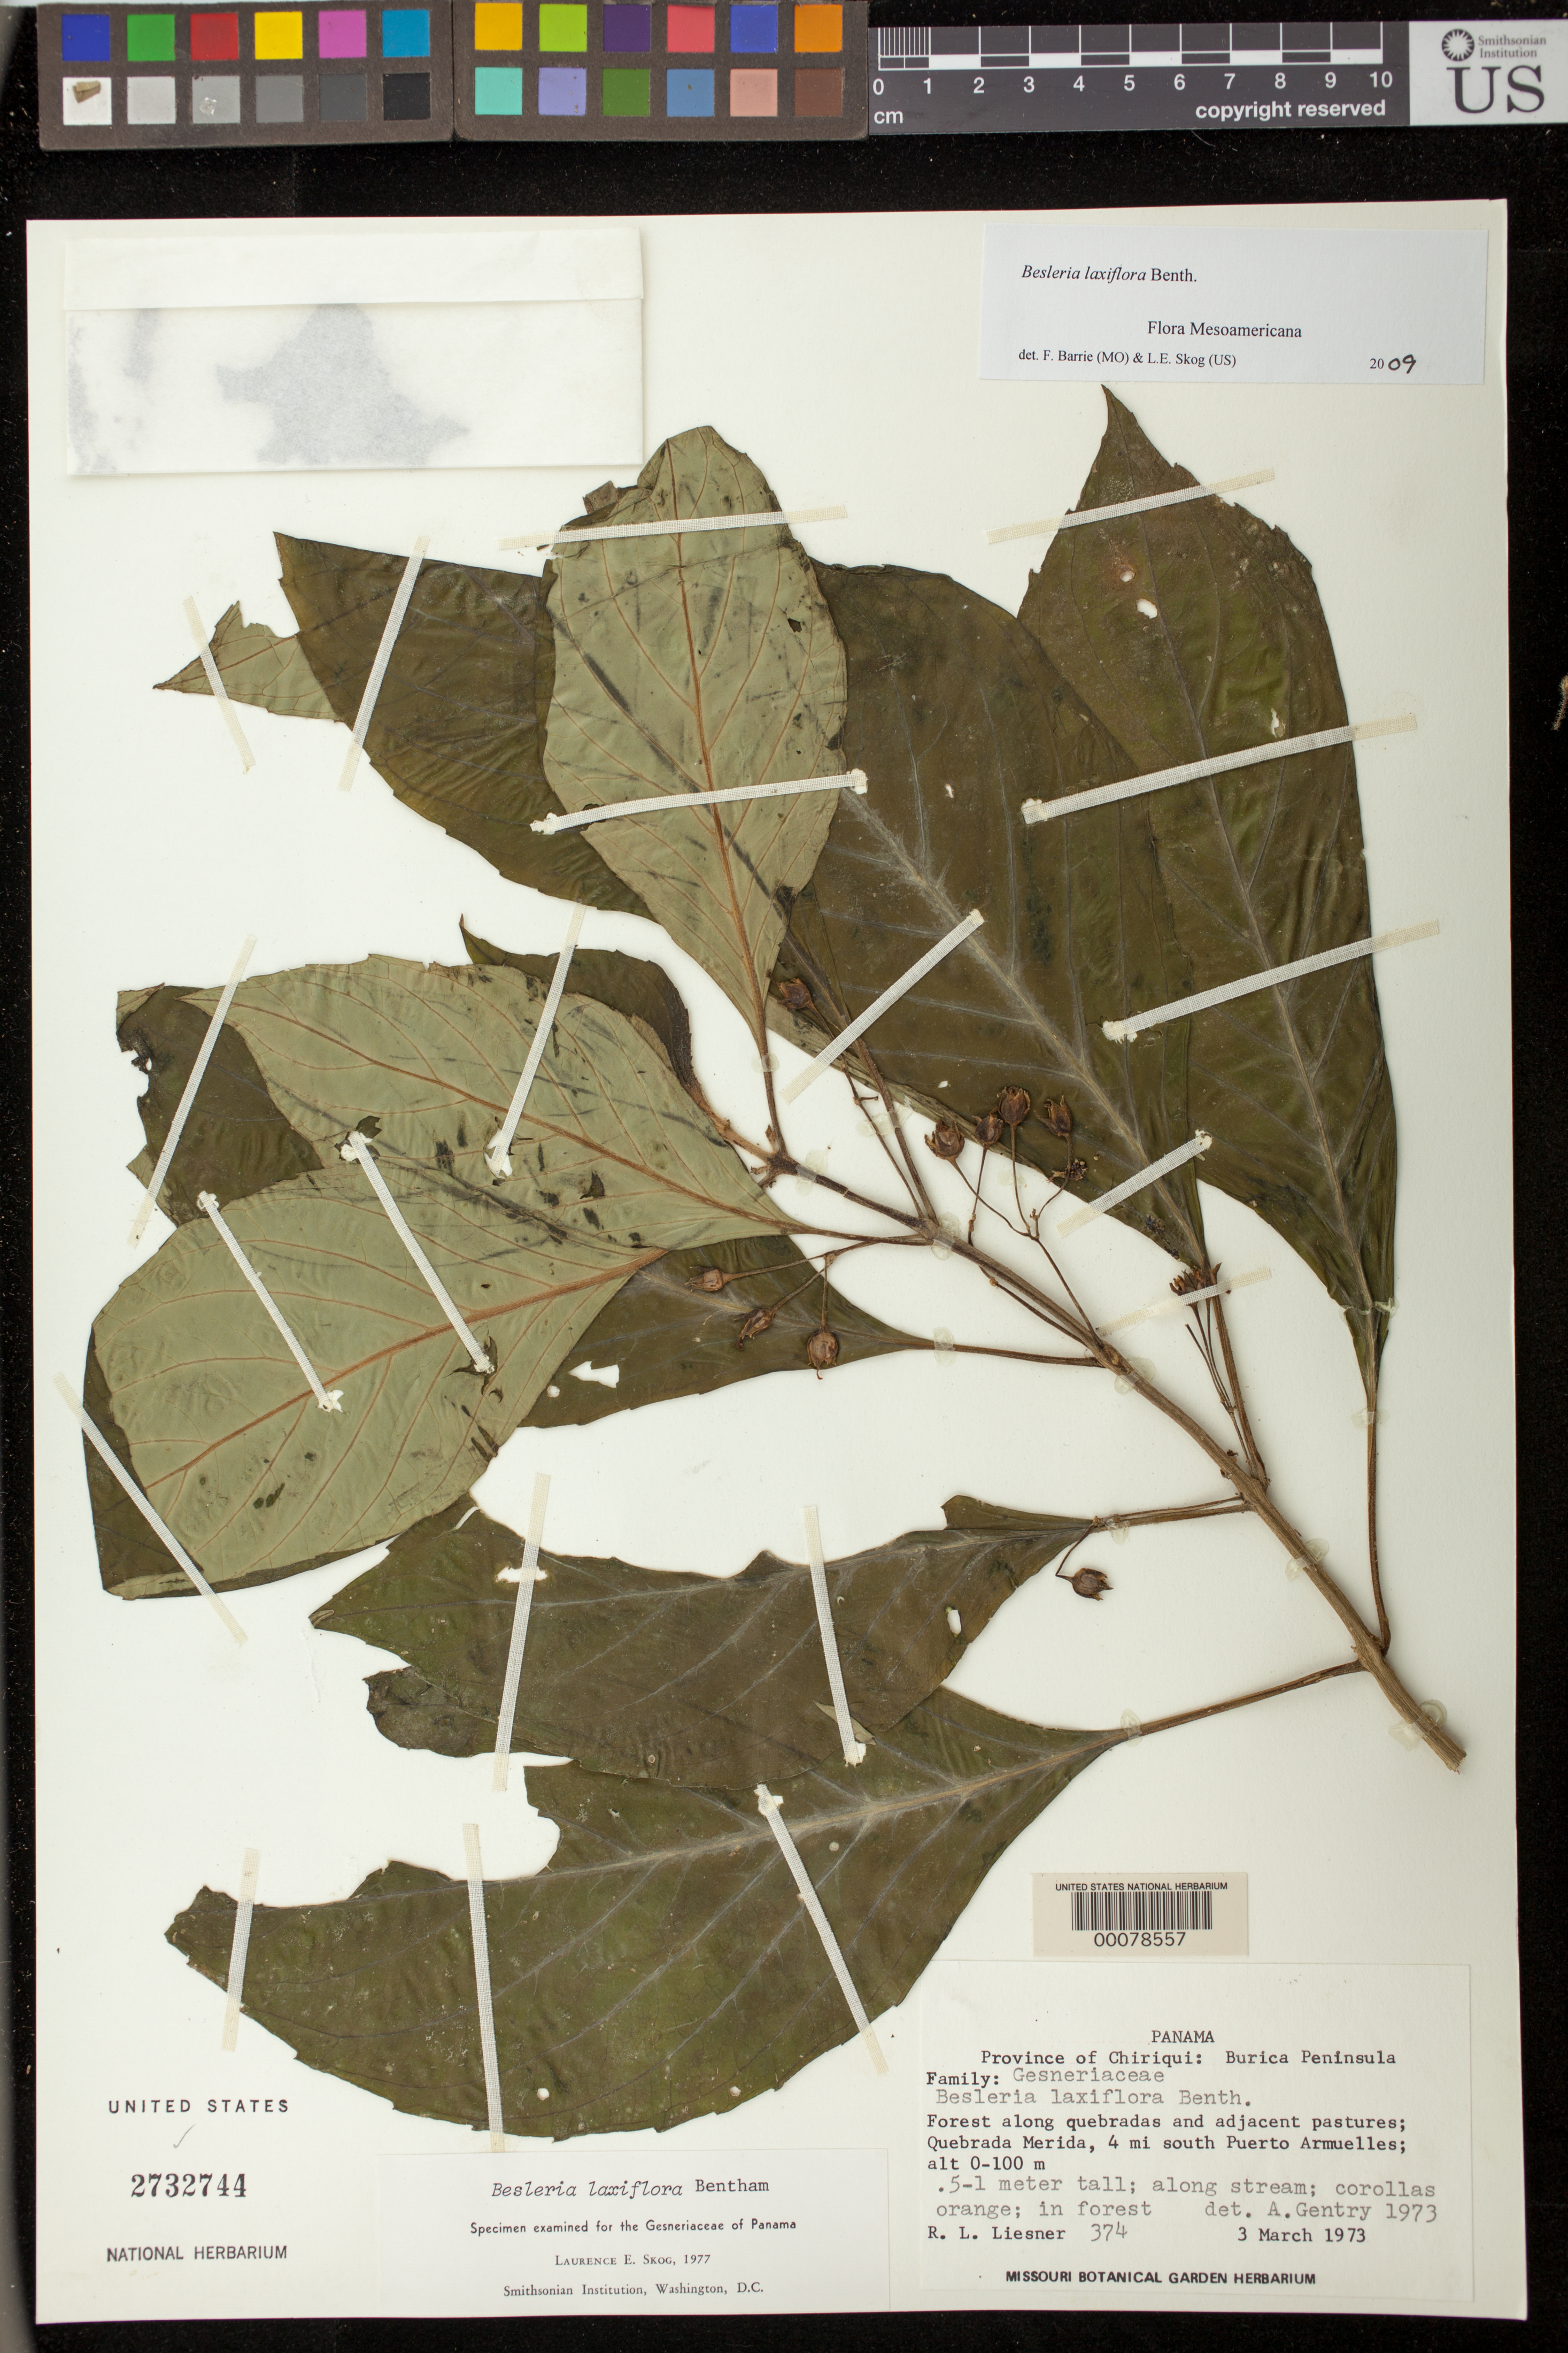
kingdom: Plantae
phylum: Tracheophyta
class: Magnoliopsida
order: Lamiales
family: Gesneriaceae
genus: Besleria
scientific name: Besleria laxiflora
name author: Benth.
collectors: R. L. Liesner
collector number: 374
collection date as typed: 03 Mar 1973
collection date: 1973-03-03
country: Panama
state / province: Chiriquí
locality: Burica Peninsula, Quebrada Merida, 4 mi south Puerto Armuelles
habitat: Forest along quebradas and adjacent pastures; along stream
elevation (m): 0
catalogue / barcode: US 2732744